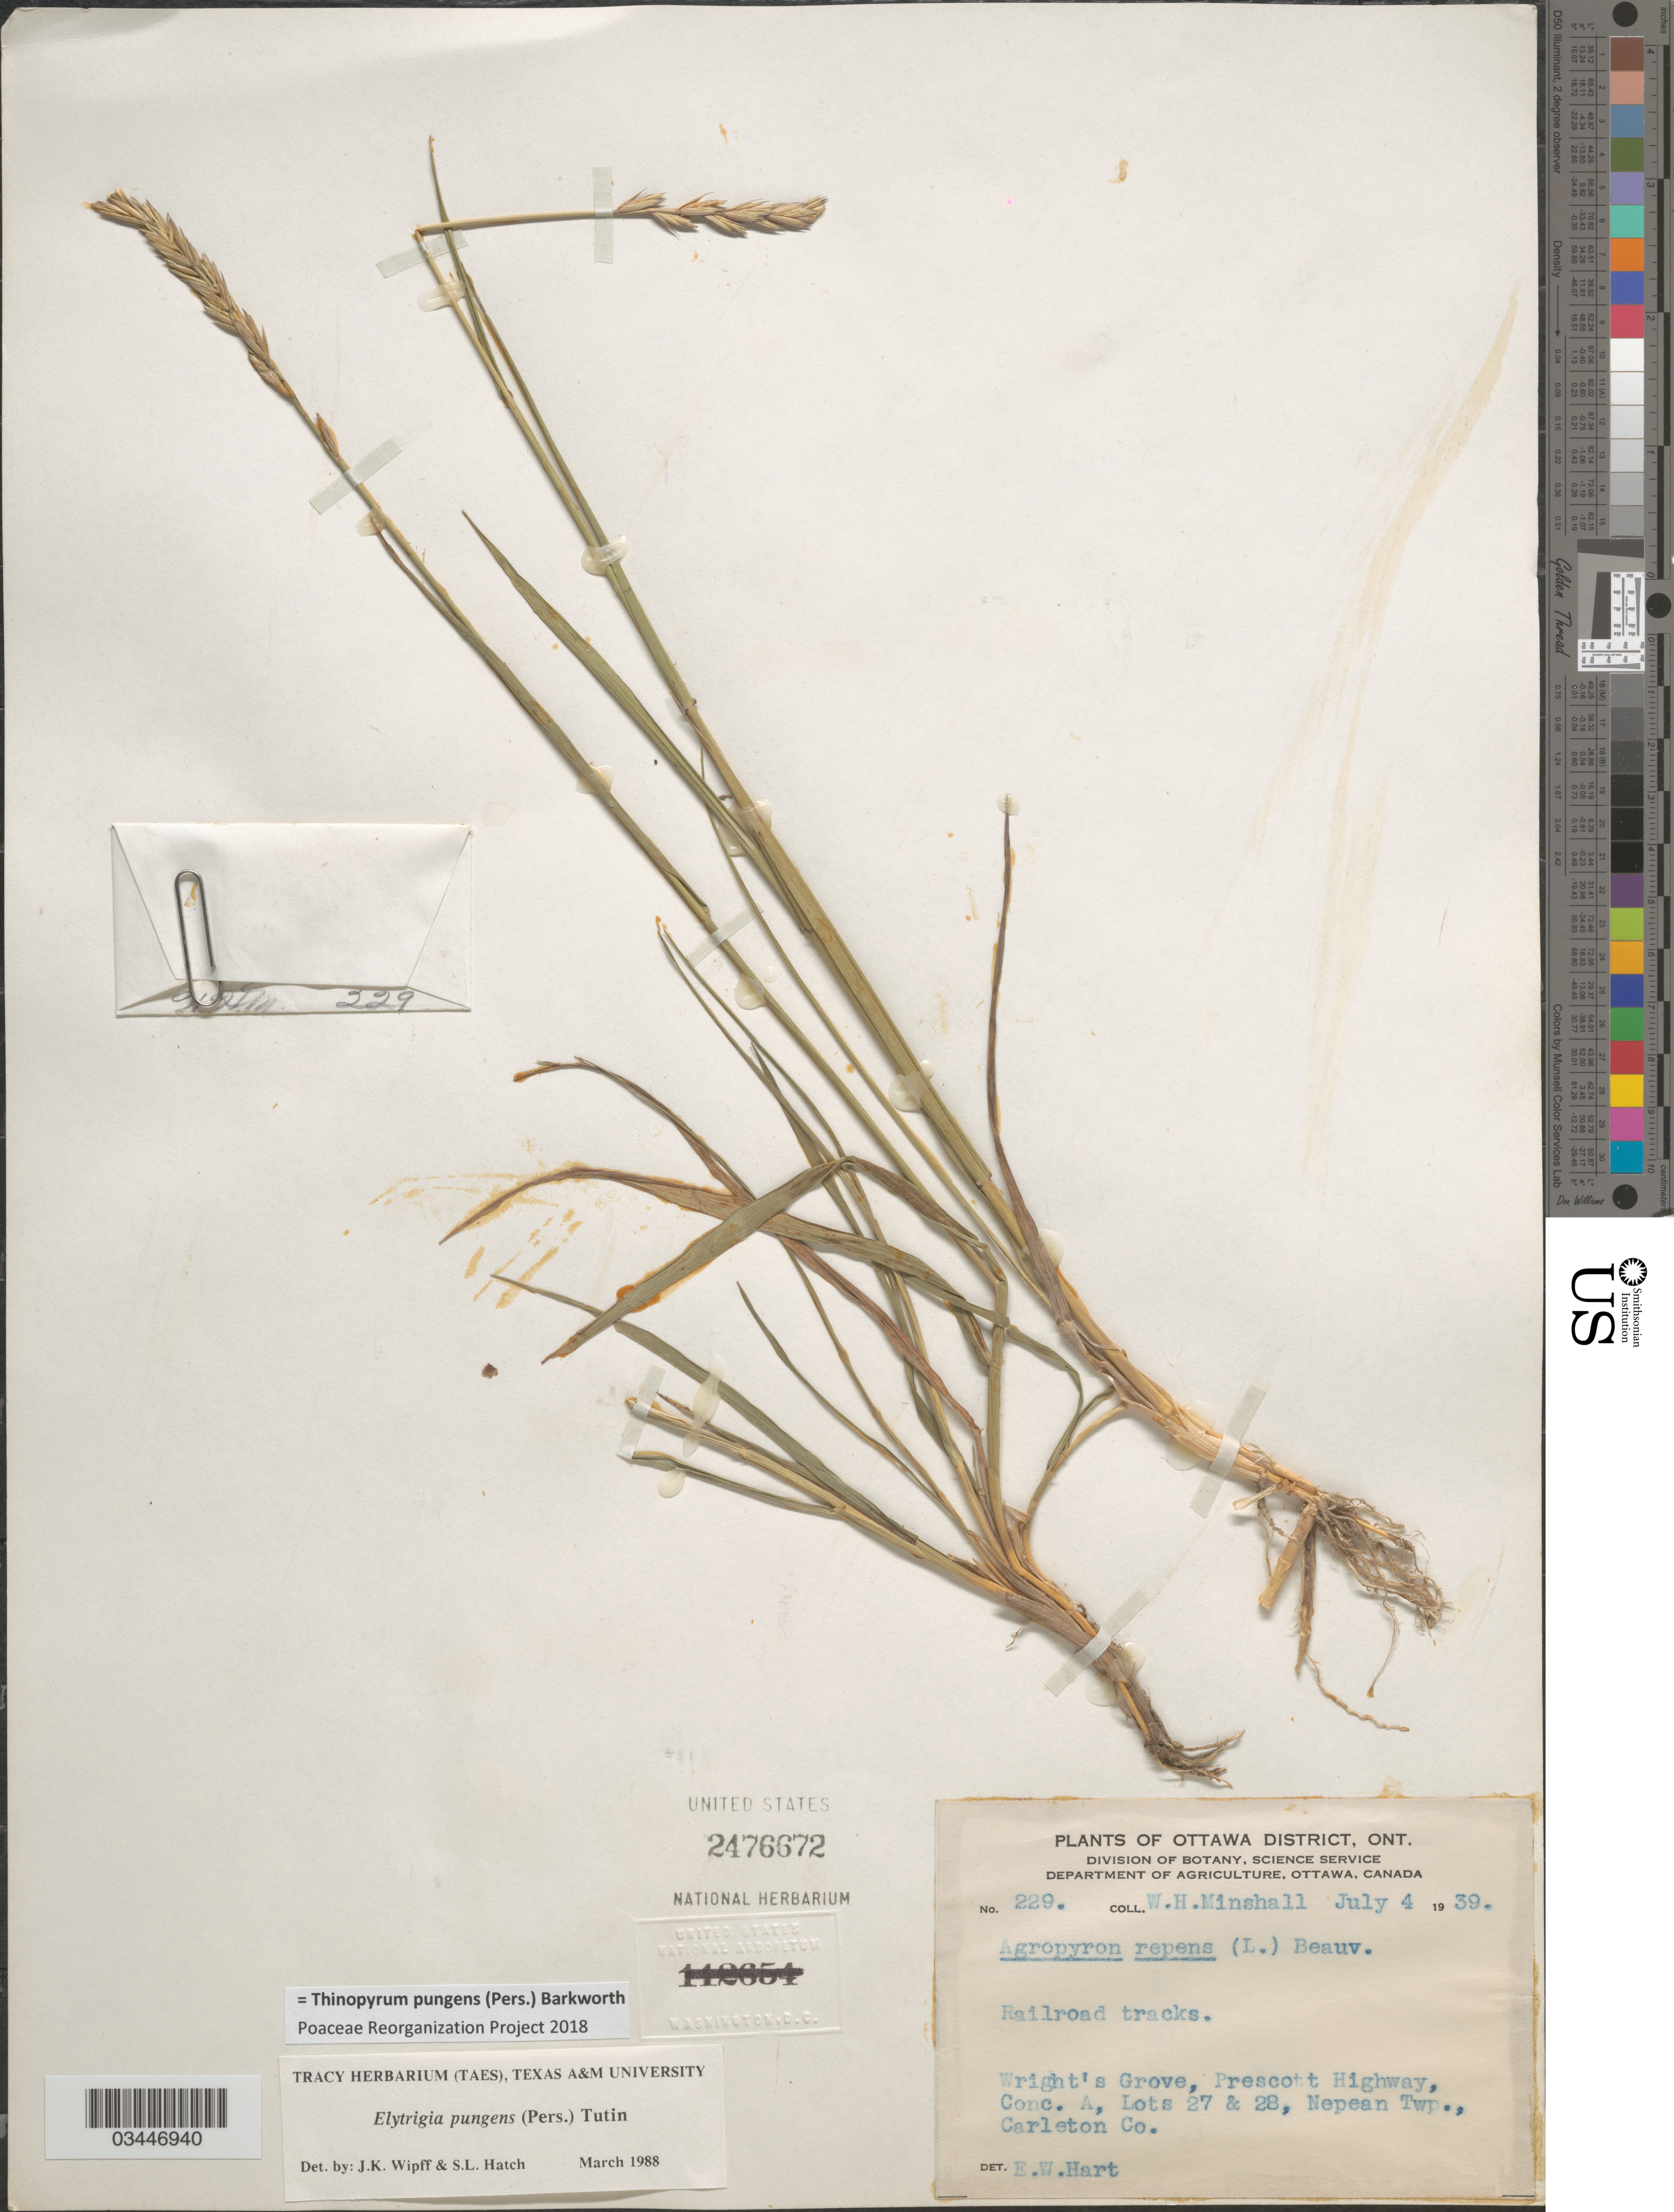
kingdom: Plantae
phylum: Tracheophyta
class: Liliopsida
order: Poales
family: Poaceae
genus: Thinopyrum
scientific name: Thinopyrum pungens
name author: (Pers.) Barkworth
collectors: W. Minshall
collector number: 229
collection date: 1939-07-04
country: Canada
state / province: Ontario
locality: Ottawa District. Railroad tracks. Wright's Grove, Prescott Highway, Conc. A, Lots 27 & 28, Nepean Twp., Carleton Co.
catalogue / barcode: US 2476672